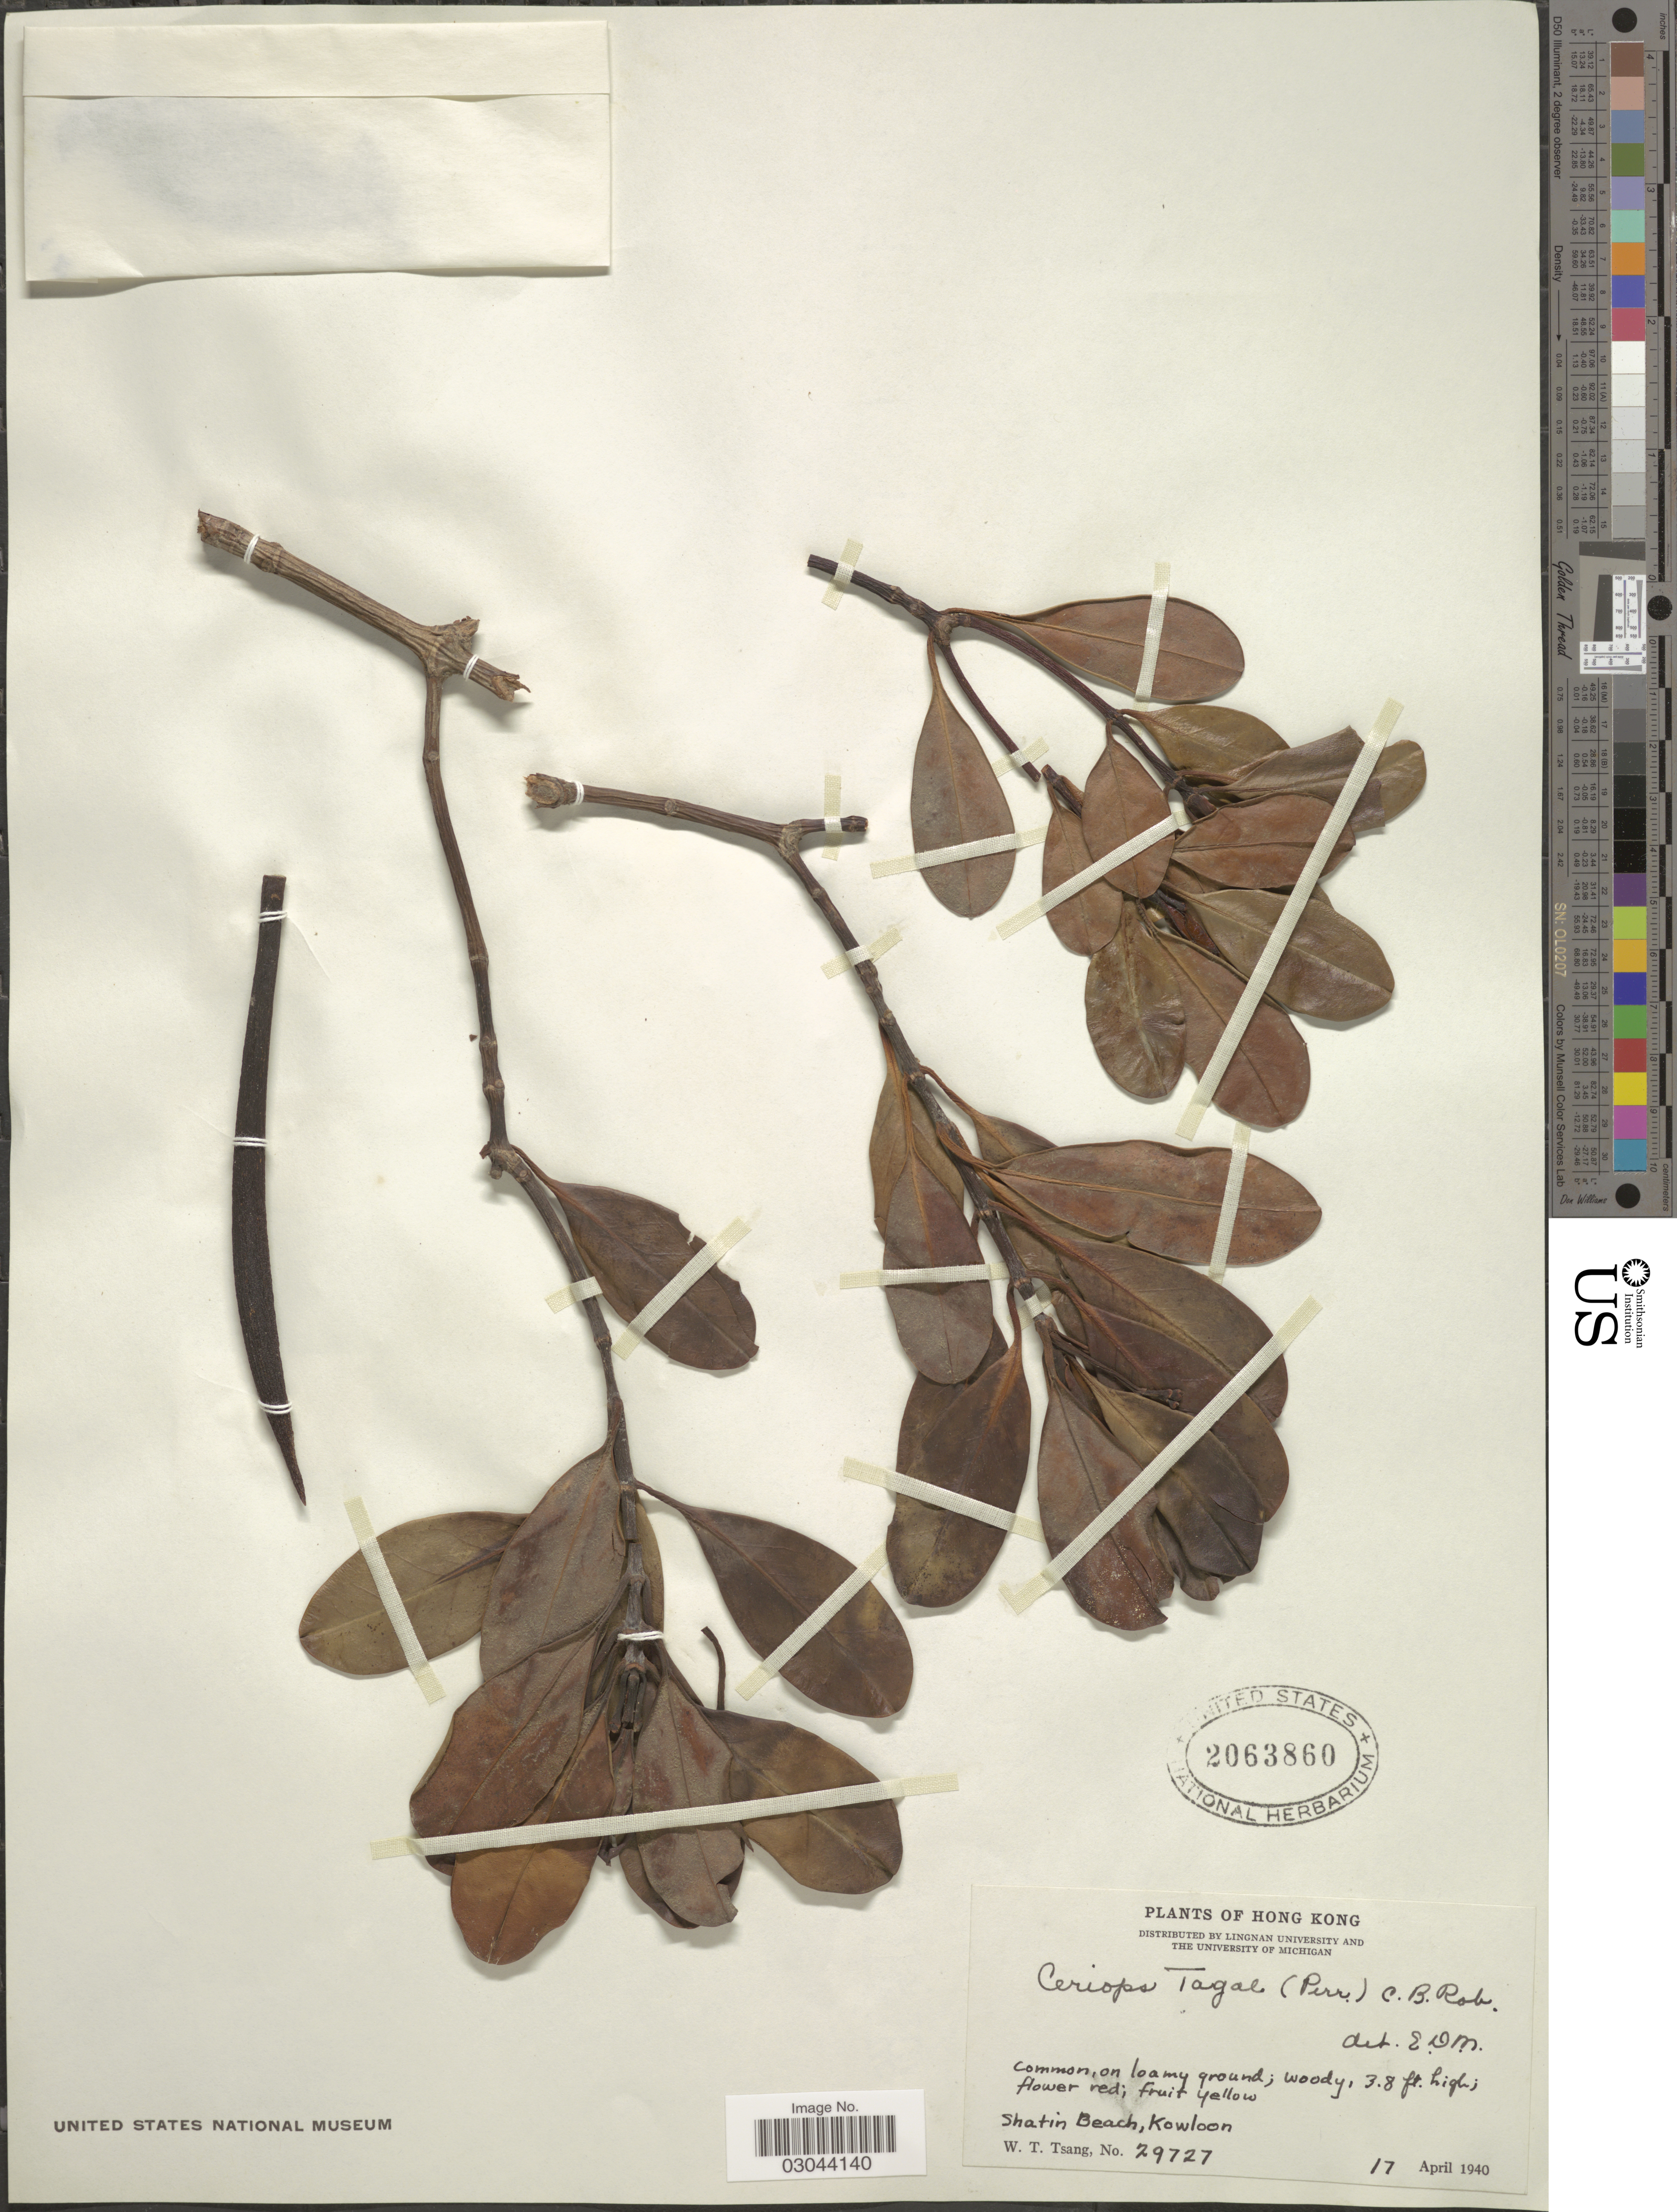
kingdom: Plantae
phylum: Tracheophyta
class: Magnoliopsida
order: Malpighiales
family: Rhizophoraceae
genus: Ceriops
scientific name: Ceriops tagal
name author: (Perr.) C.B. Rob.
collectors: W. T. Tsang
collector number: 29727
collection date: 1940-04-17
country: China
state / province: Hong Kong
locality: Shatin Beach, Kowloon.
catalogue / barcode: US 2063860